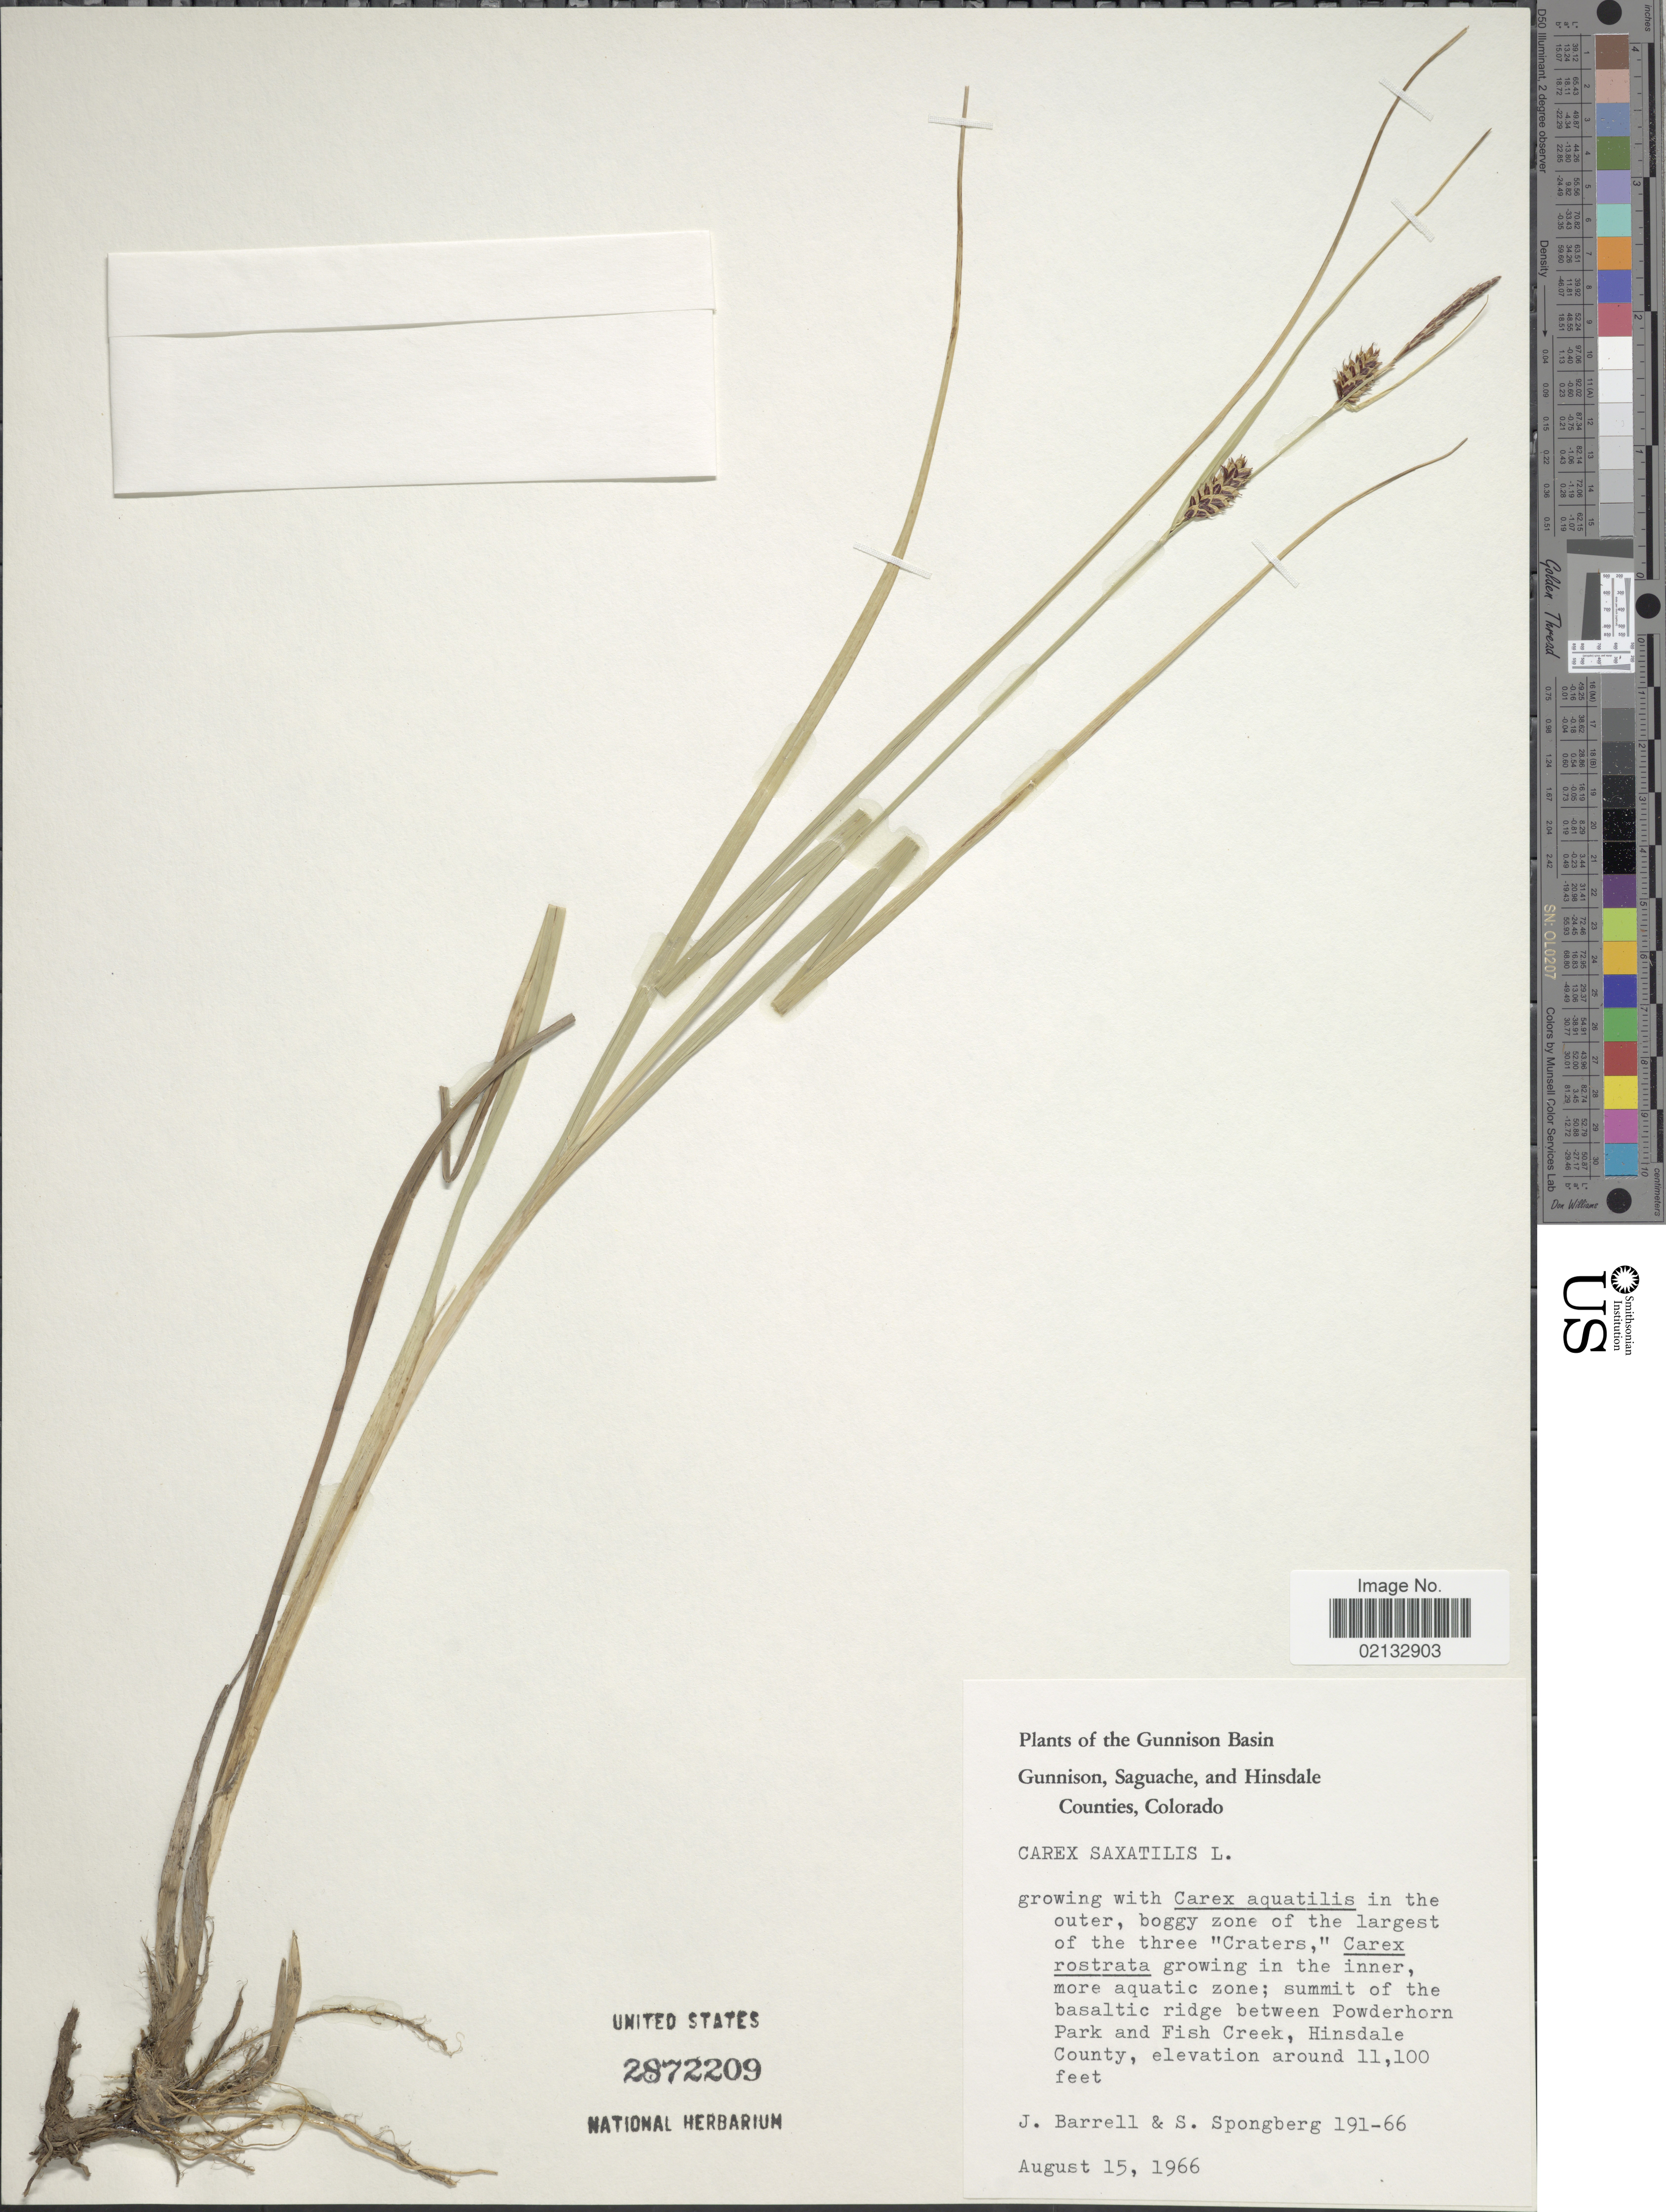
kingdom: Plantae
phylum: Tracheophyta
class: Liliopsida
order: Poales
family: Cyperaceae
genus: Carex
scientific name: Carex saxatilis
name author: L.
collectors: J. Barrell & S. A.Spongberg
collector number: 191-6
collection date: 1966-08-15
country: United States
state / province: Colorado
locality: The Gunnison Basin. Summit of the basaltic ridge between Powderhorn Park and Fish Creek, Hinsdale County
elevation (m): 3383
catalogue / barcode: US 2872209